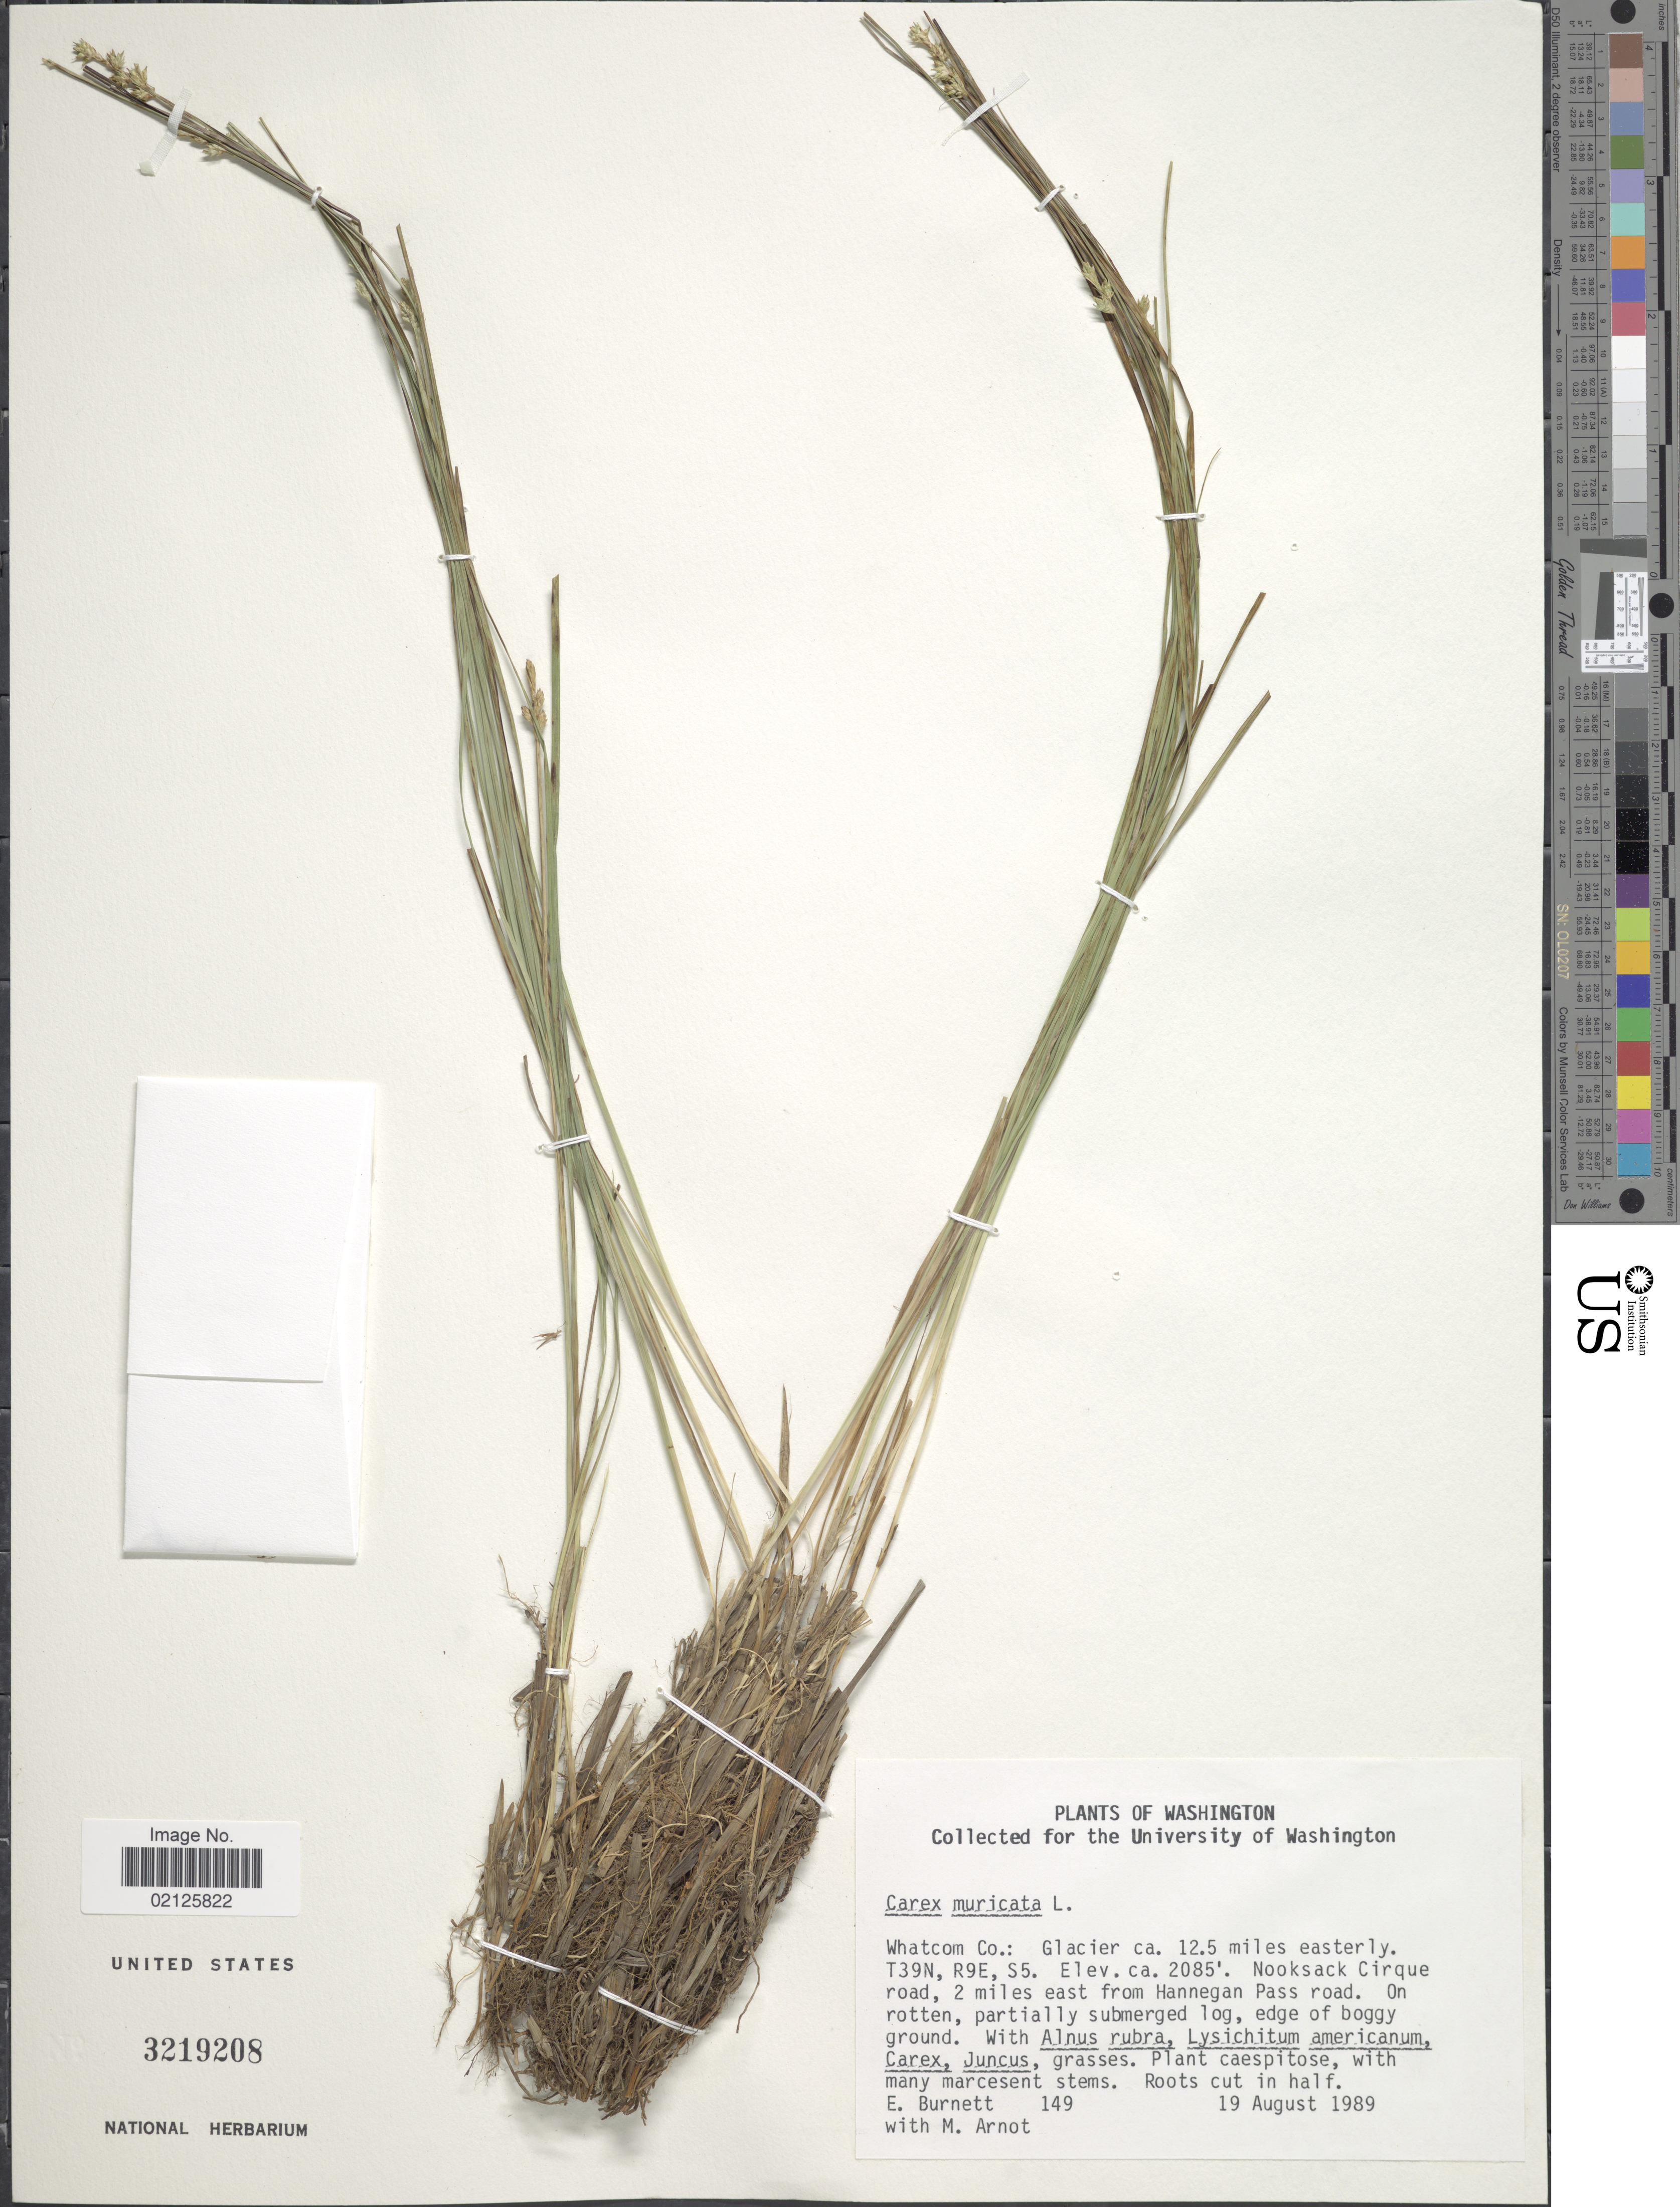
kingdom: Plantae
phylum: Tracheophyta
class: Liliopsida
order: Poales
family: Cyperaceae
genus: Carex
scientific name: Carex muricata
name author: L.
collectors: E. Burnett & M. Arnot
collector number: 149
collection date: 1989-08-19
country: United States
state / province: Washington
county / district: Whitman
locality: Whatcom Co: Glacier ca. 12.5 miles easterly T39N, R9E, S5. Nooksack Cirque road, 2 miles east from Hannegan Pass Road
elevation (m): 636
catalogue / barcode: US 3219208